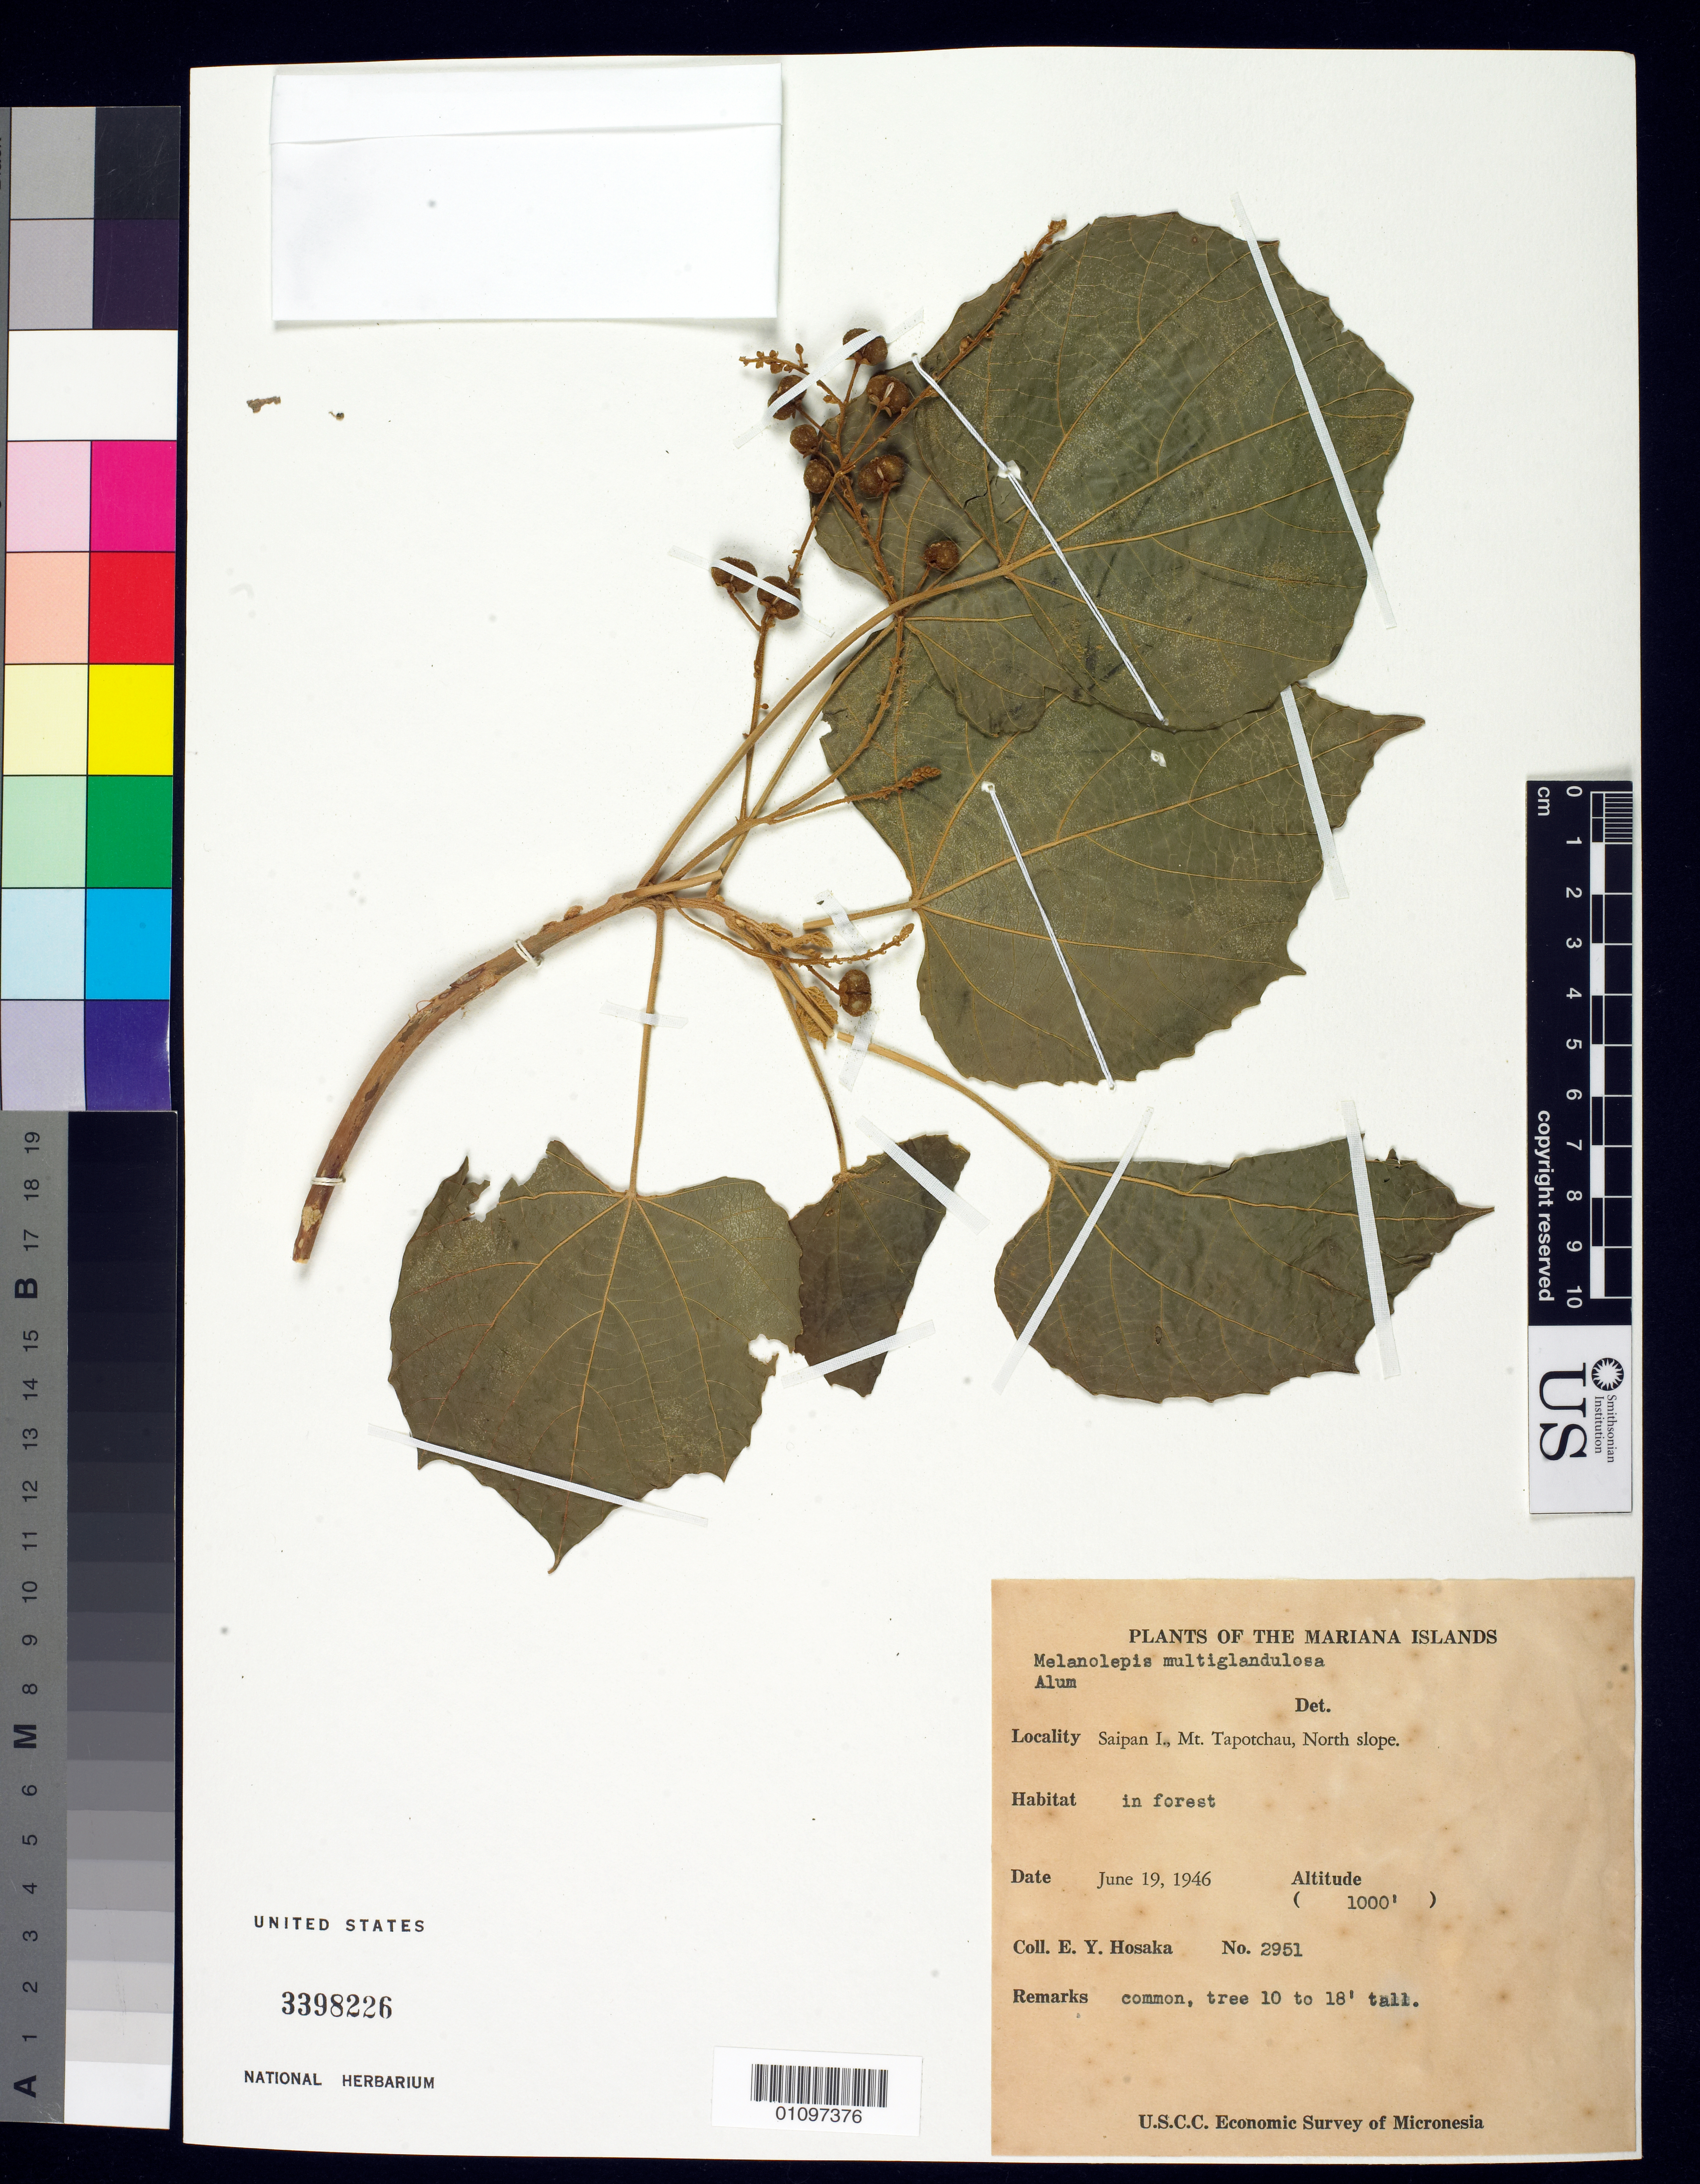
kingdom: Plantae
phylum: Tracheophyta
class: Magnoliopsida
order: Malpighiales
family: Euphorbiaceae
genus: Melanolepis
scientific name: Melanolepis multiglandulosa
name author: (Reinw. ex Blume) Rchb. f. & Zoll.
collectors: E. Y. Hosaka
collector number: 2951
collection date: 1946-06-19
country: Northern Mariana Islands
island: Saipan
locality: Mt. Tapotchau, North slope.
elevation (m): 305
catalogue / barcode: US 3398226